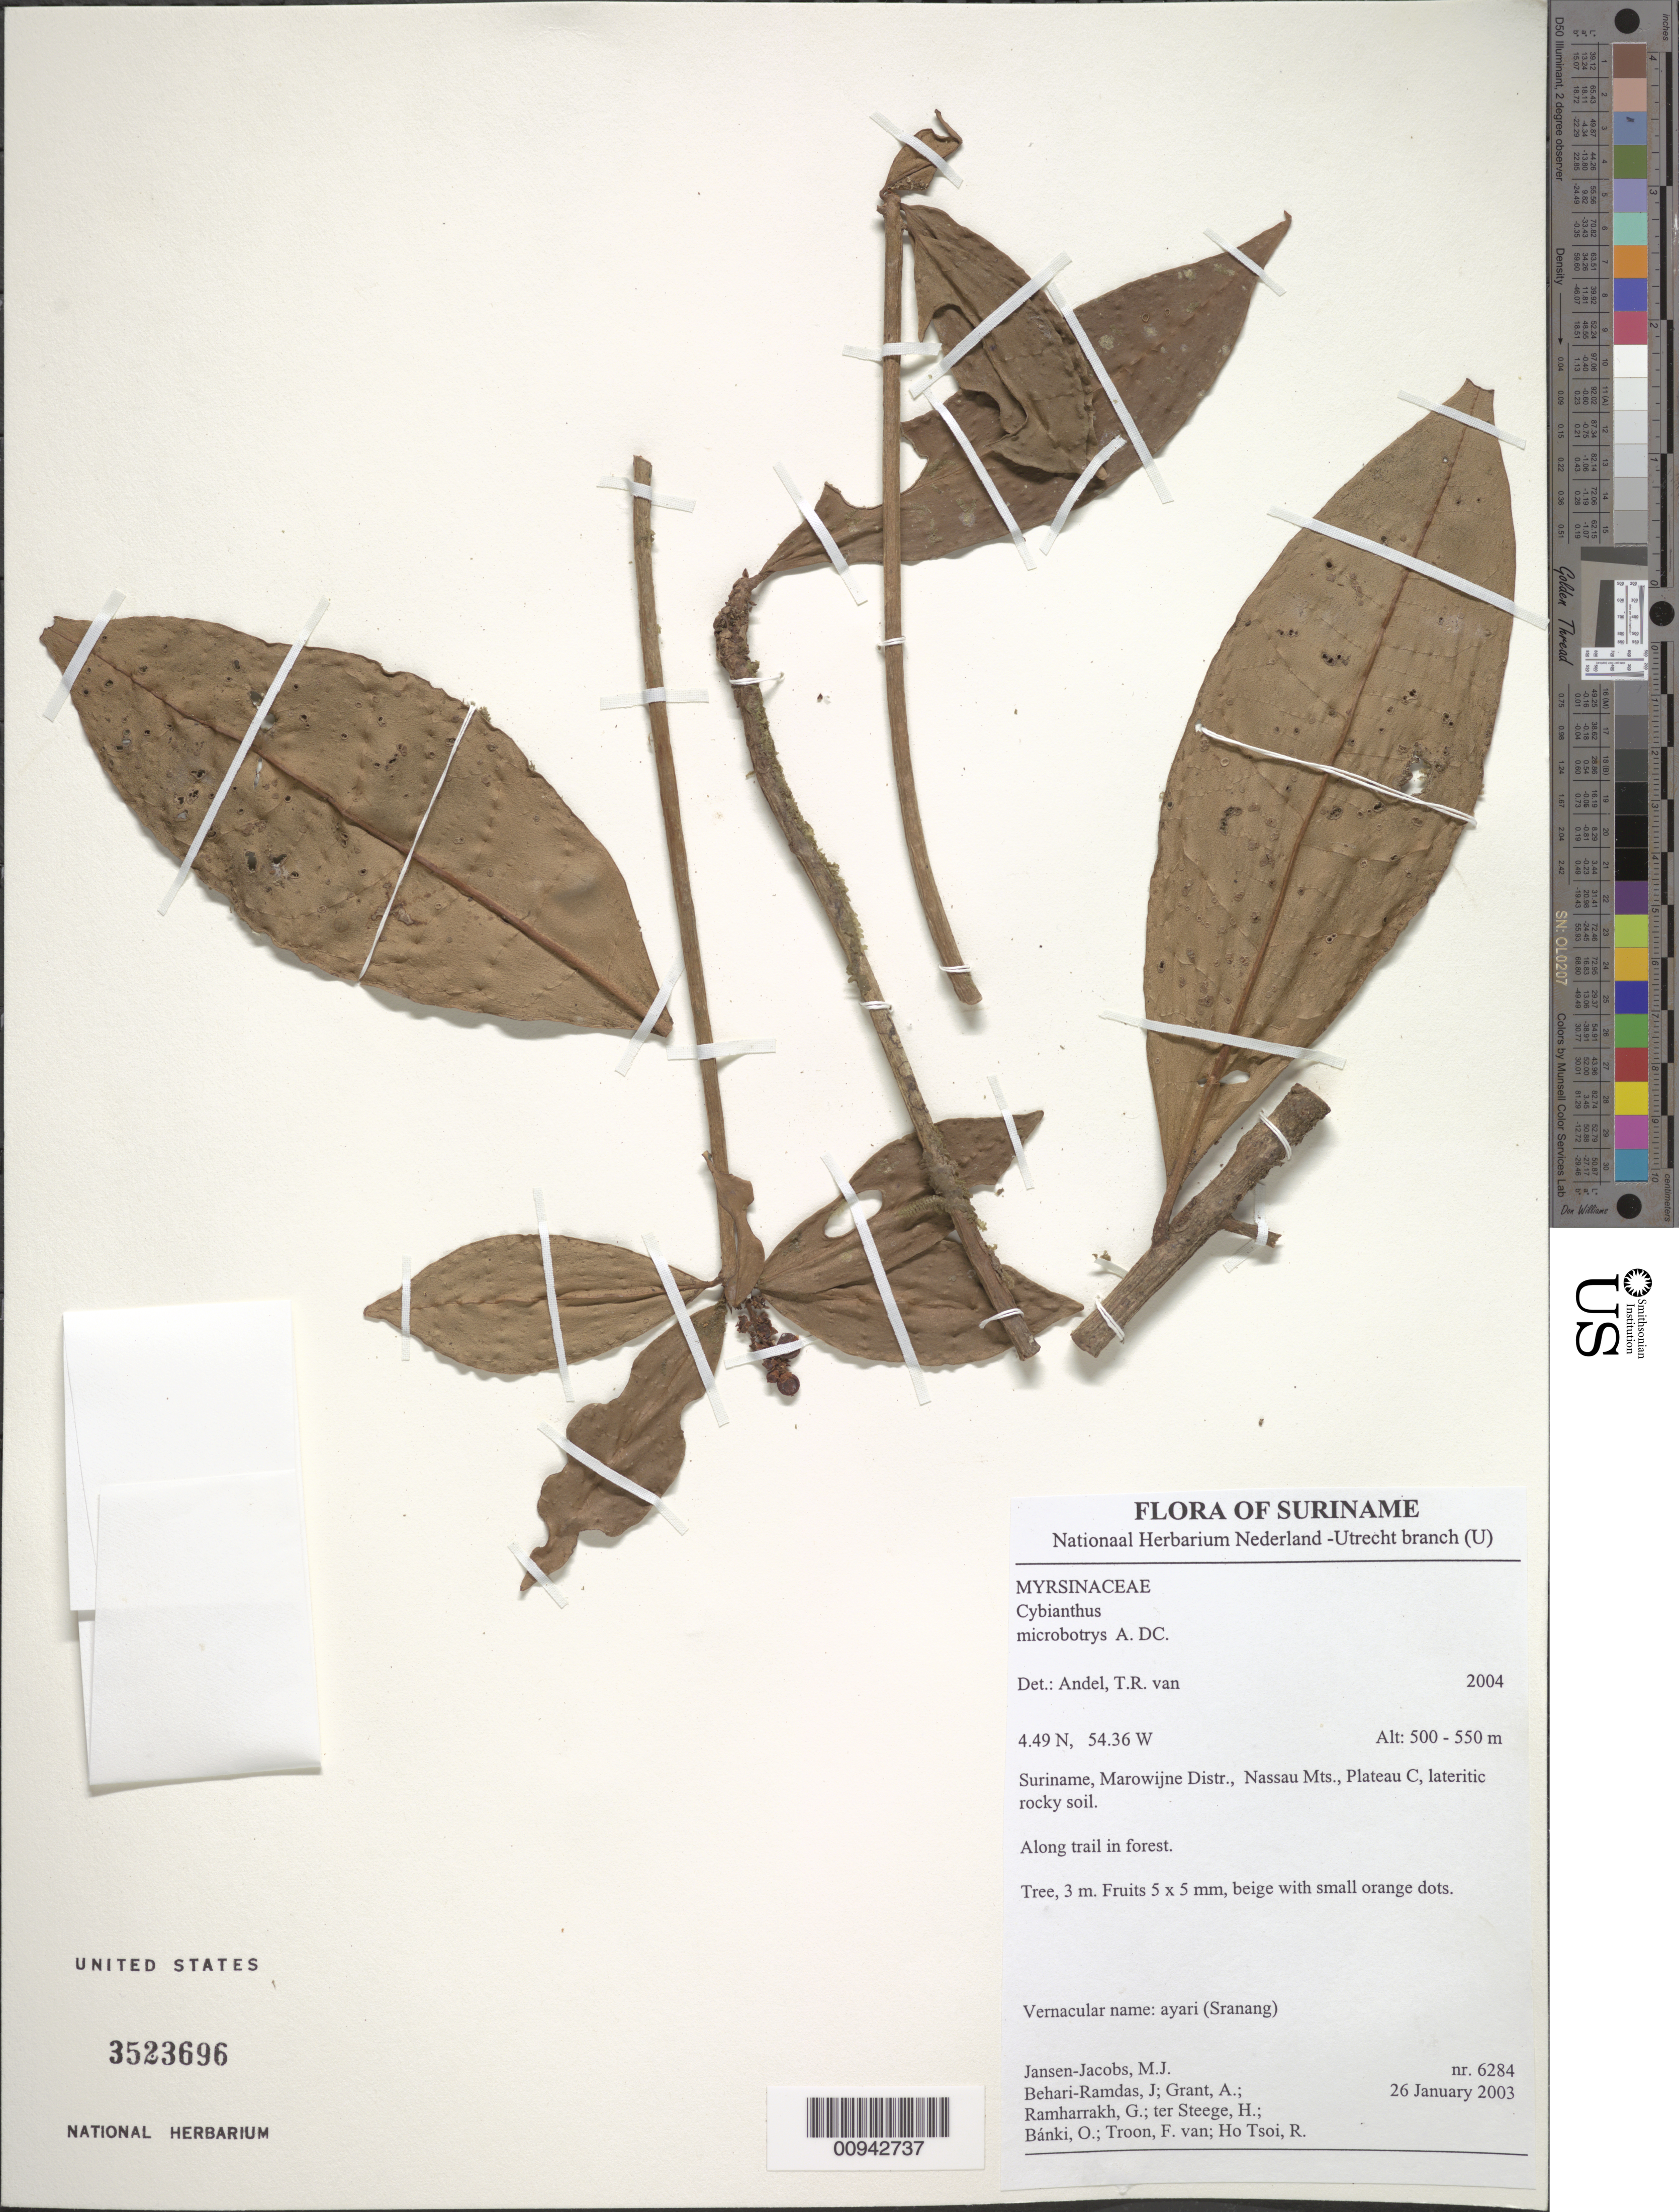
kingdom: Plantae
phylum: Tracheophyta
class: Magnoliopsida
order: Ericales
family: Primulaceae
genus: Cybianthus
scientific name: Cybianthus microbotrys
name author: A. DC.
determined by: Andel, Tinde R. van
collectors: M. J. Jansen-Jacobs, J. Behari-Ramdas, A. Grant, G. Ramharrakh, H. ter Steege, O. Bánki, F. Van Troon & R. Ho Tsoi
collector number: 6284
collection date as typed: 26-Jan-03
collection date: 2003-01-26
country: Suriname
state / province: Marowijne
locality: Nassau Mts., Plateau C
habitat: Lateritic rocky soil; along trail in forest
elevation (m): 500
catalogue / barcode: US 3523696